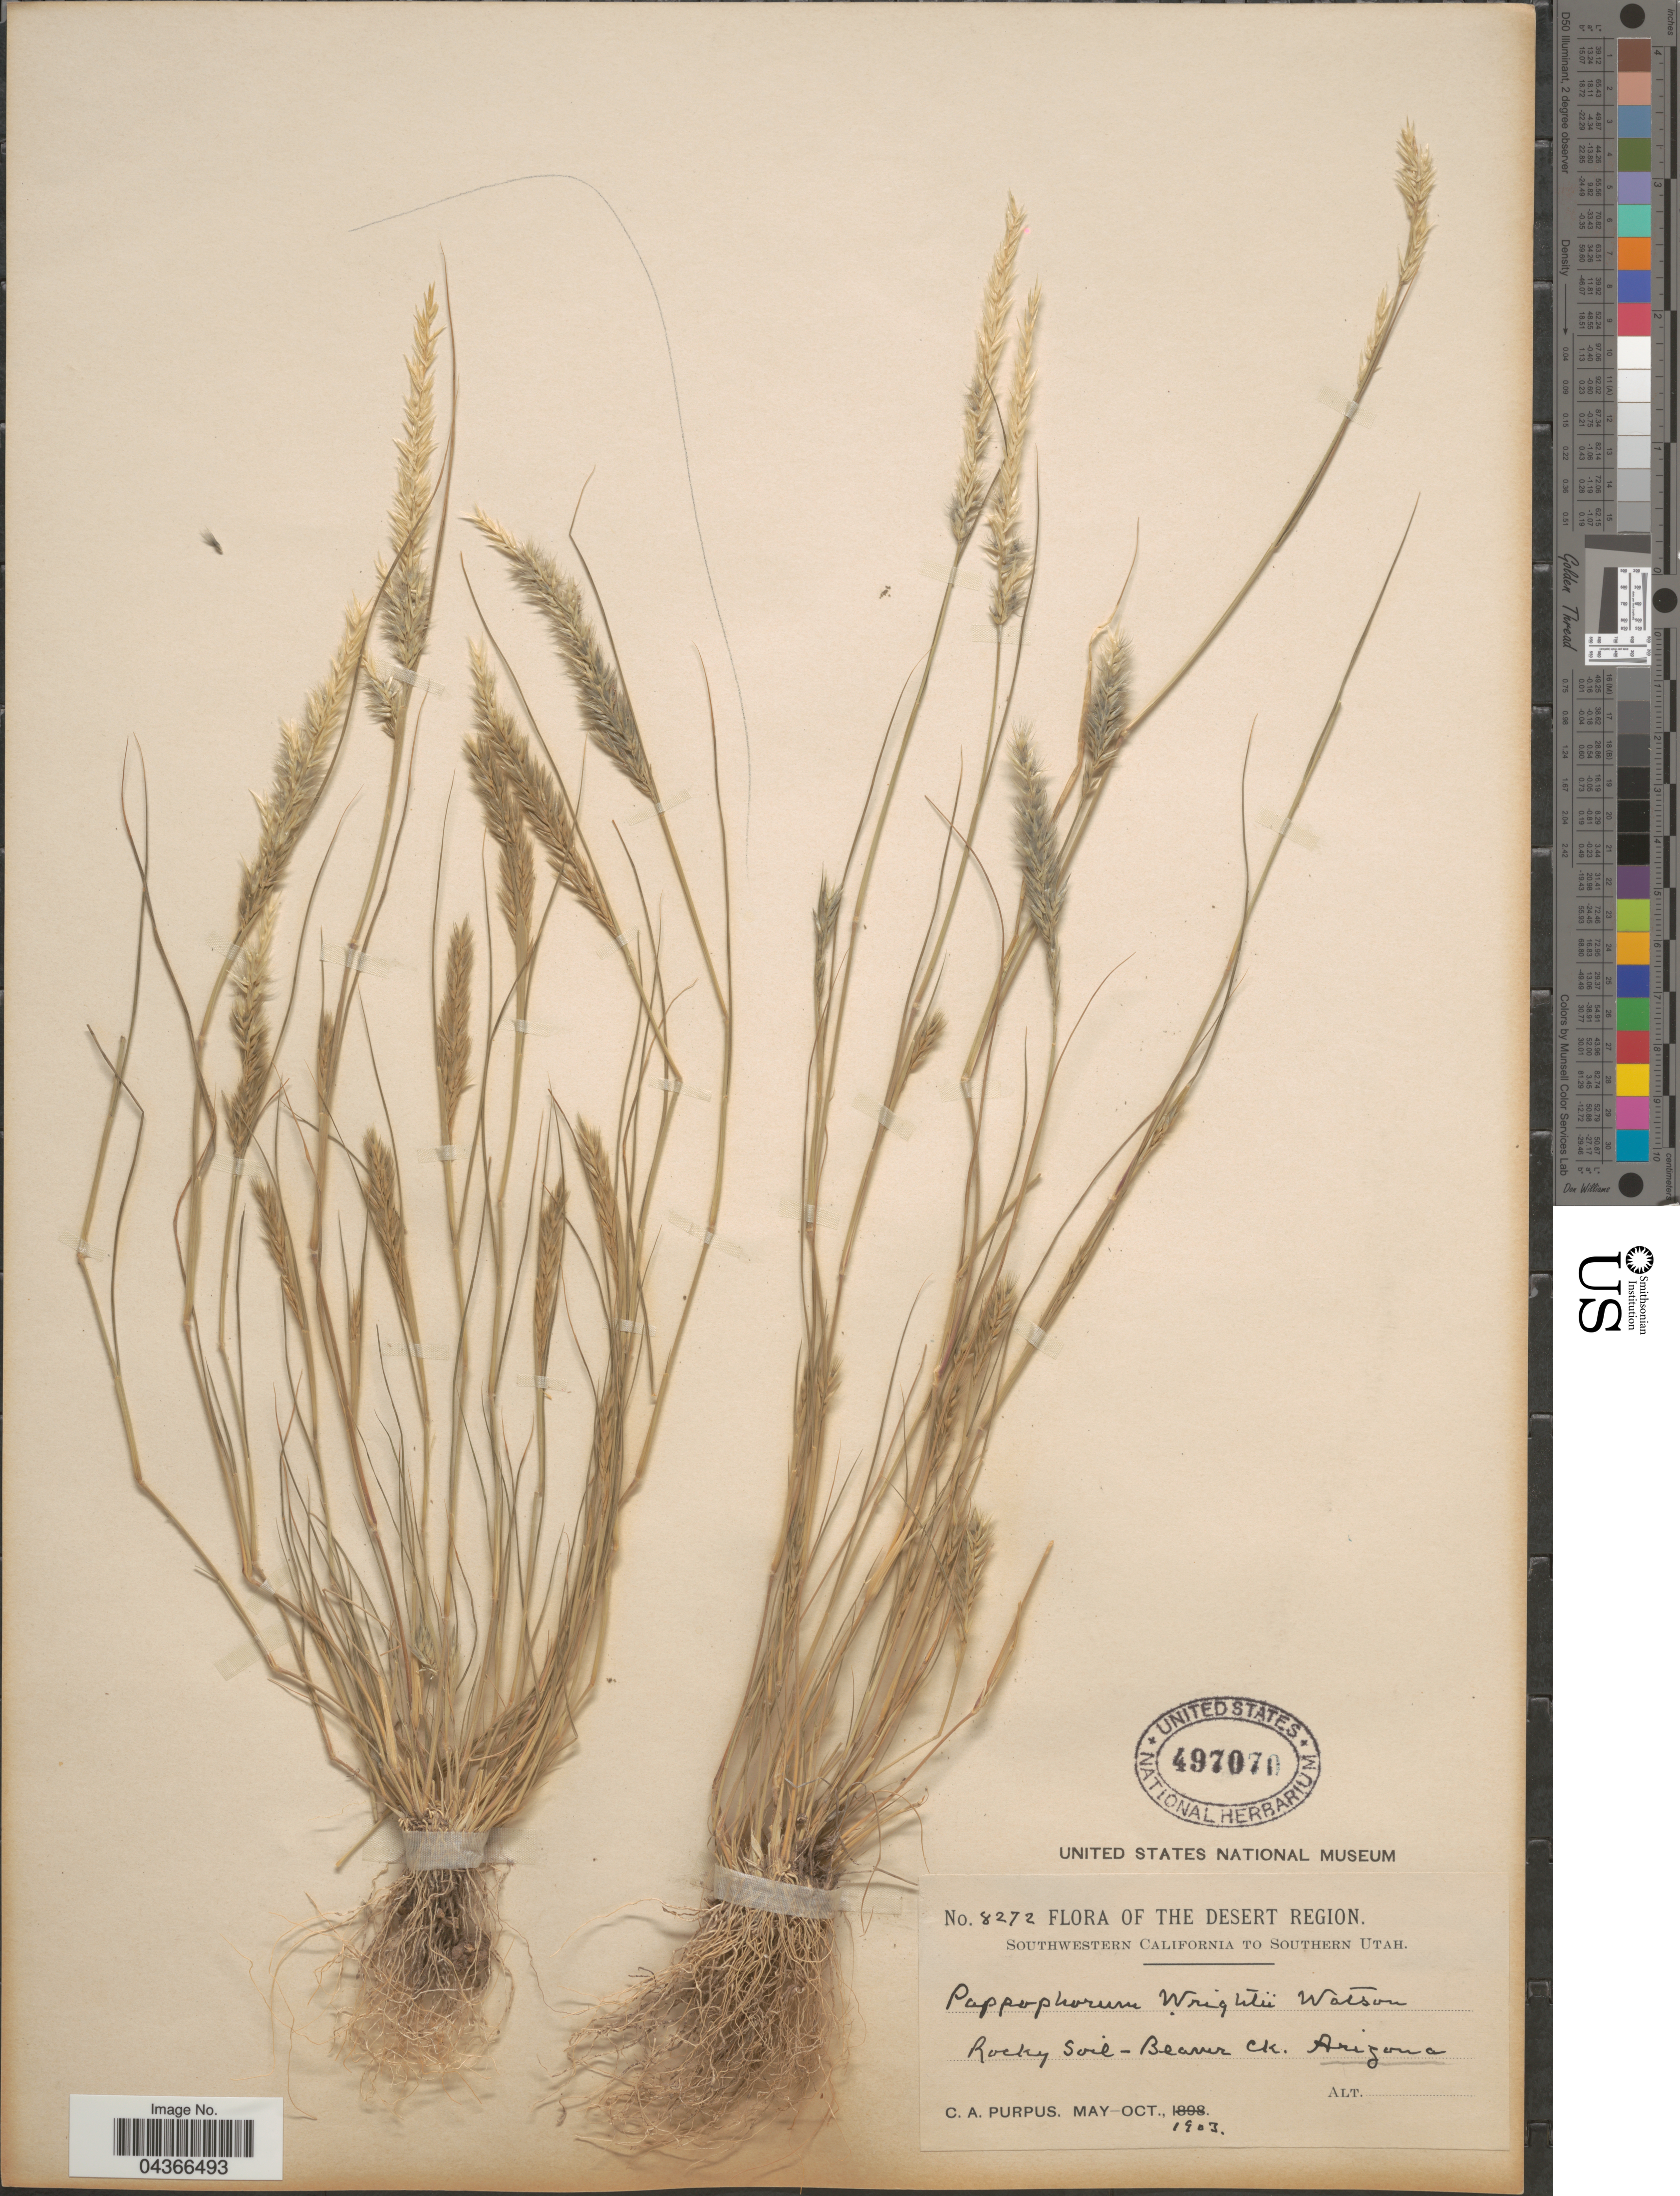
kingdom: Plantae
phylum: Tracheophyta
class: Liliopsida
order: Poales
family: Poaceae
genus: Enneapogon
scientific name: Enneapogon desvauxii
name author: P. Beauv.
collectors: C. A. Purpus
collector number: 8272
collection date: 1903-05/1903-10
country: United States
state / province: Arizona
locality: Desert Region. Rocky soil - Beaver Ck.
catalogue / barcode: US 497070